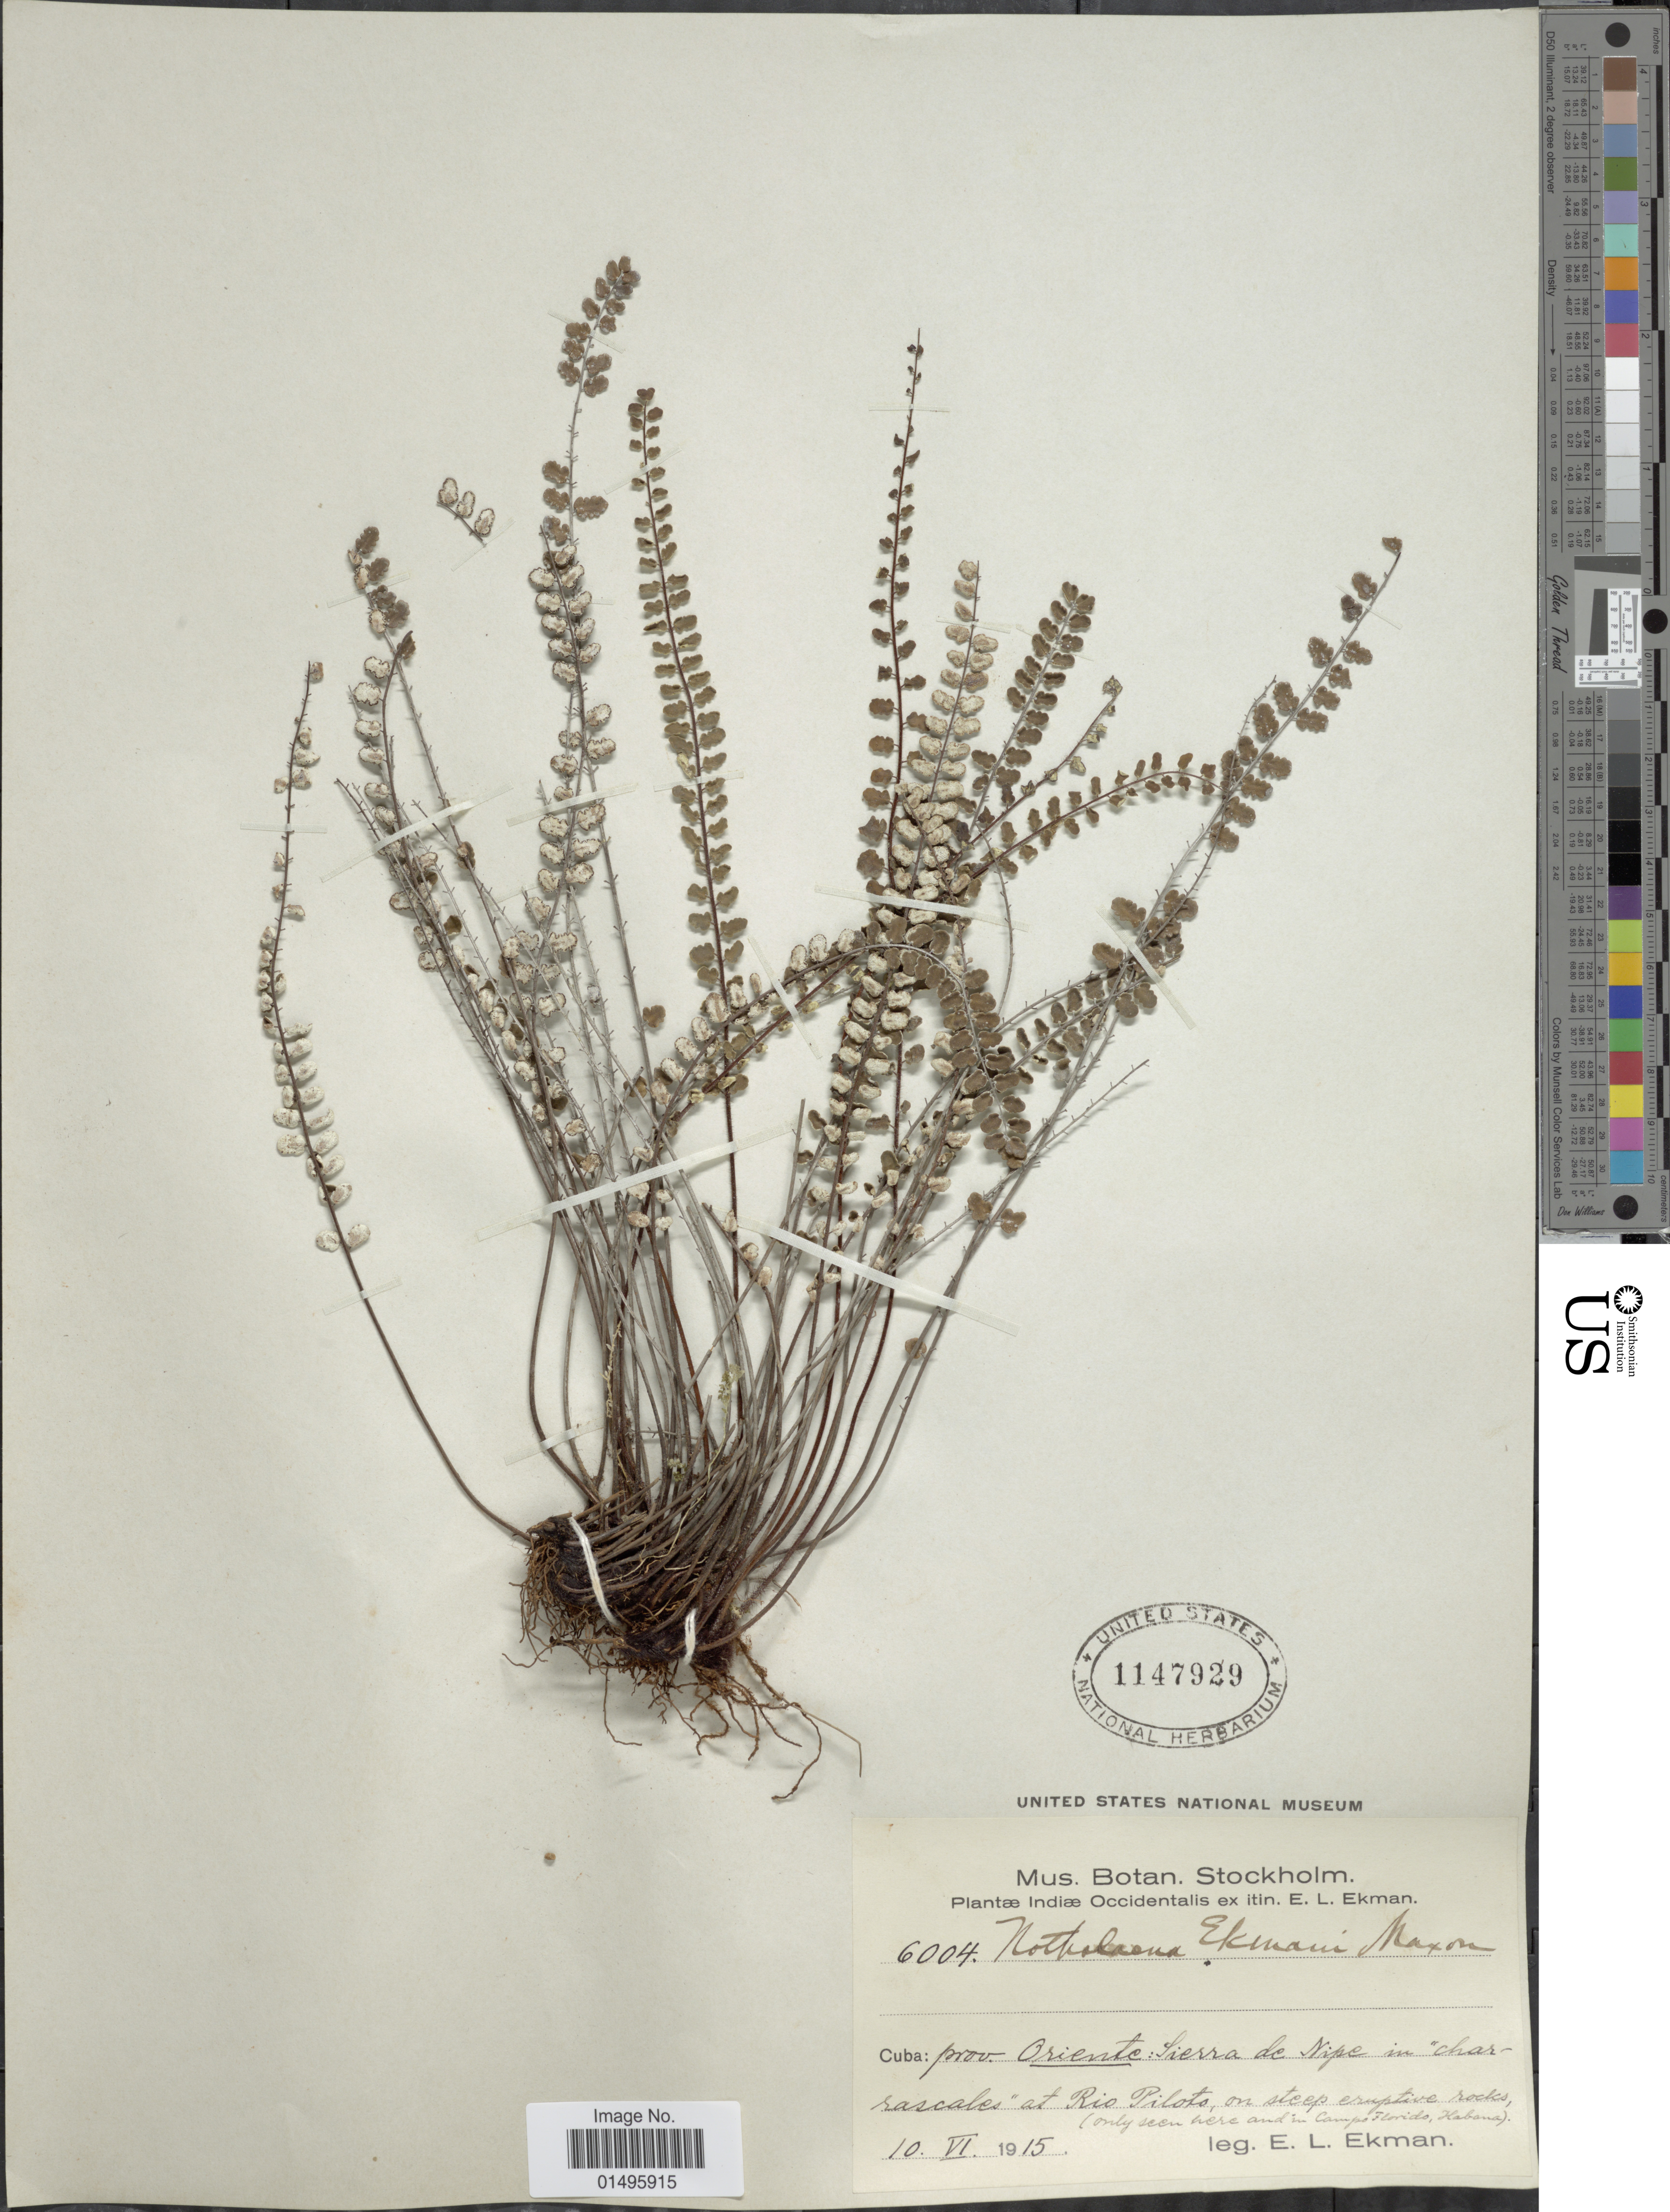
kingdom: Plantae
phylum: Tracheophyta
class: Polypodiopsida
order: Polypodiales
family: Pteridaceae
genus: Notholaena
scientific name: Notholaena ekmanii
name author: Maxon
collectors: E. L. Ekman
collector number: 6004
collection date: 1915-11-10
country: Cuba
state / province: Oriente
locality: Cuba, Sierra de Nipe, in charrascales "at Rio Pilota".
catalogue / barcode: US 1147929